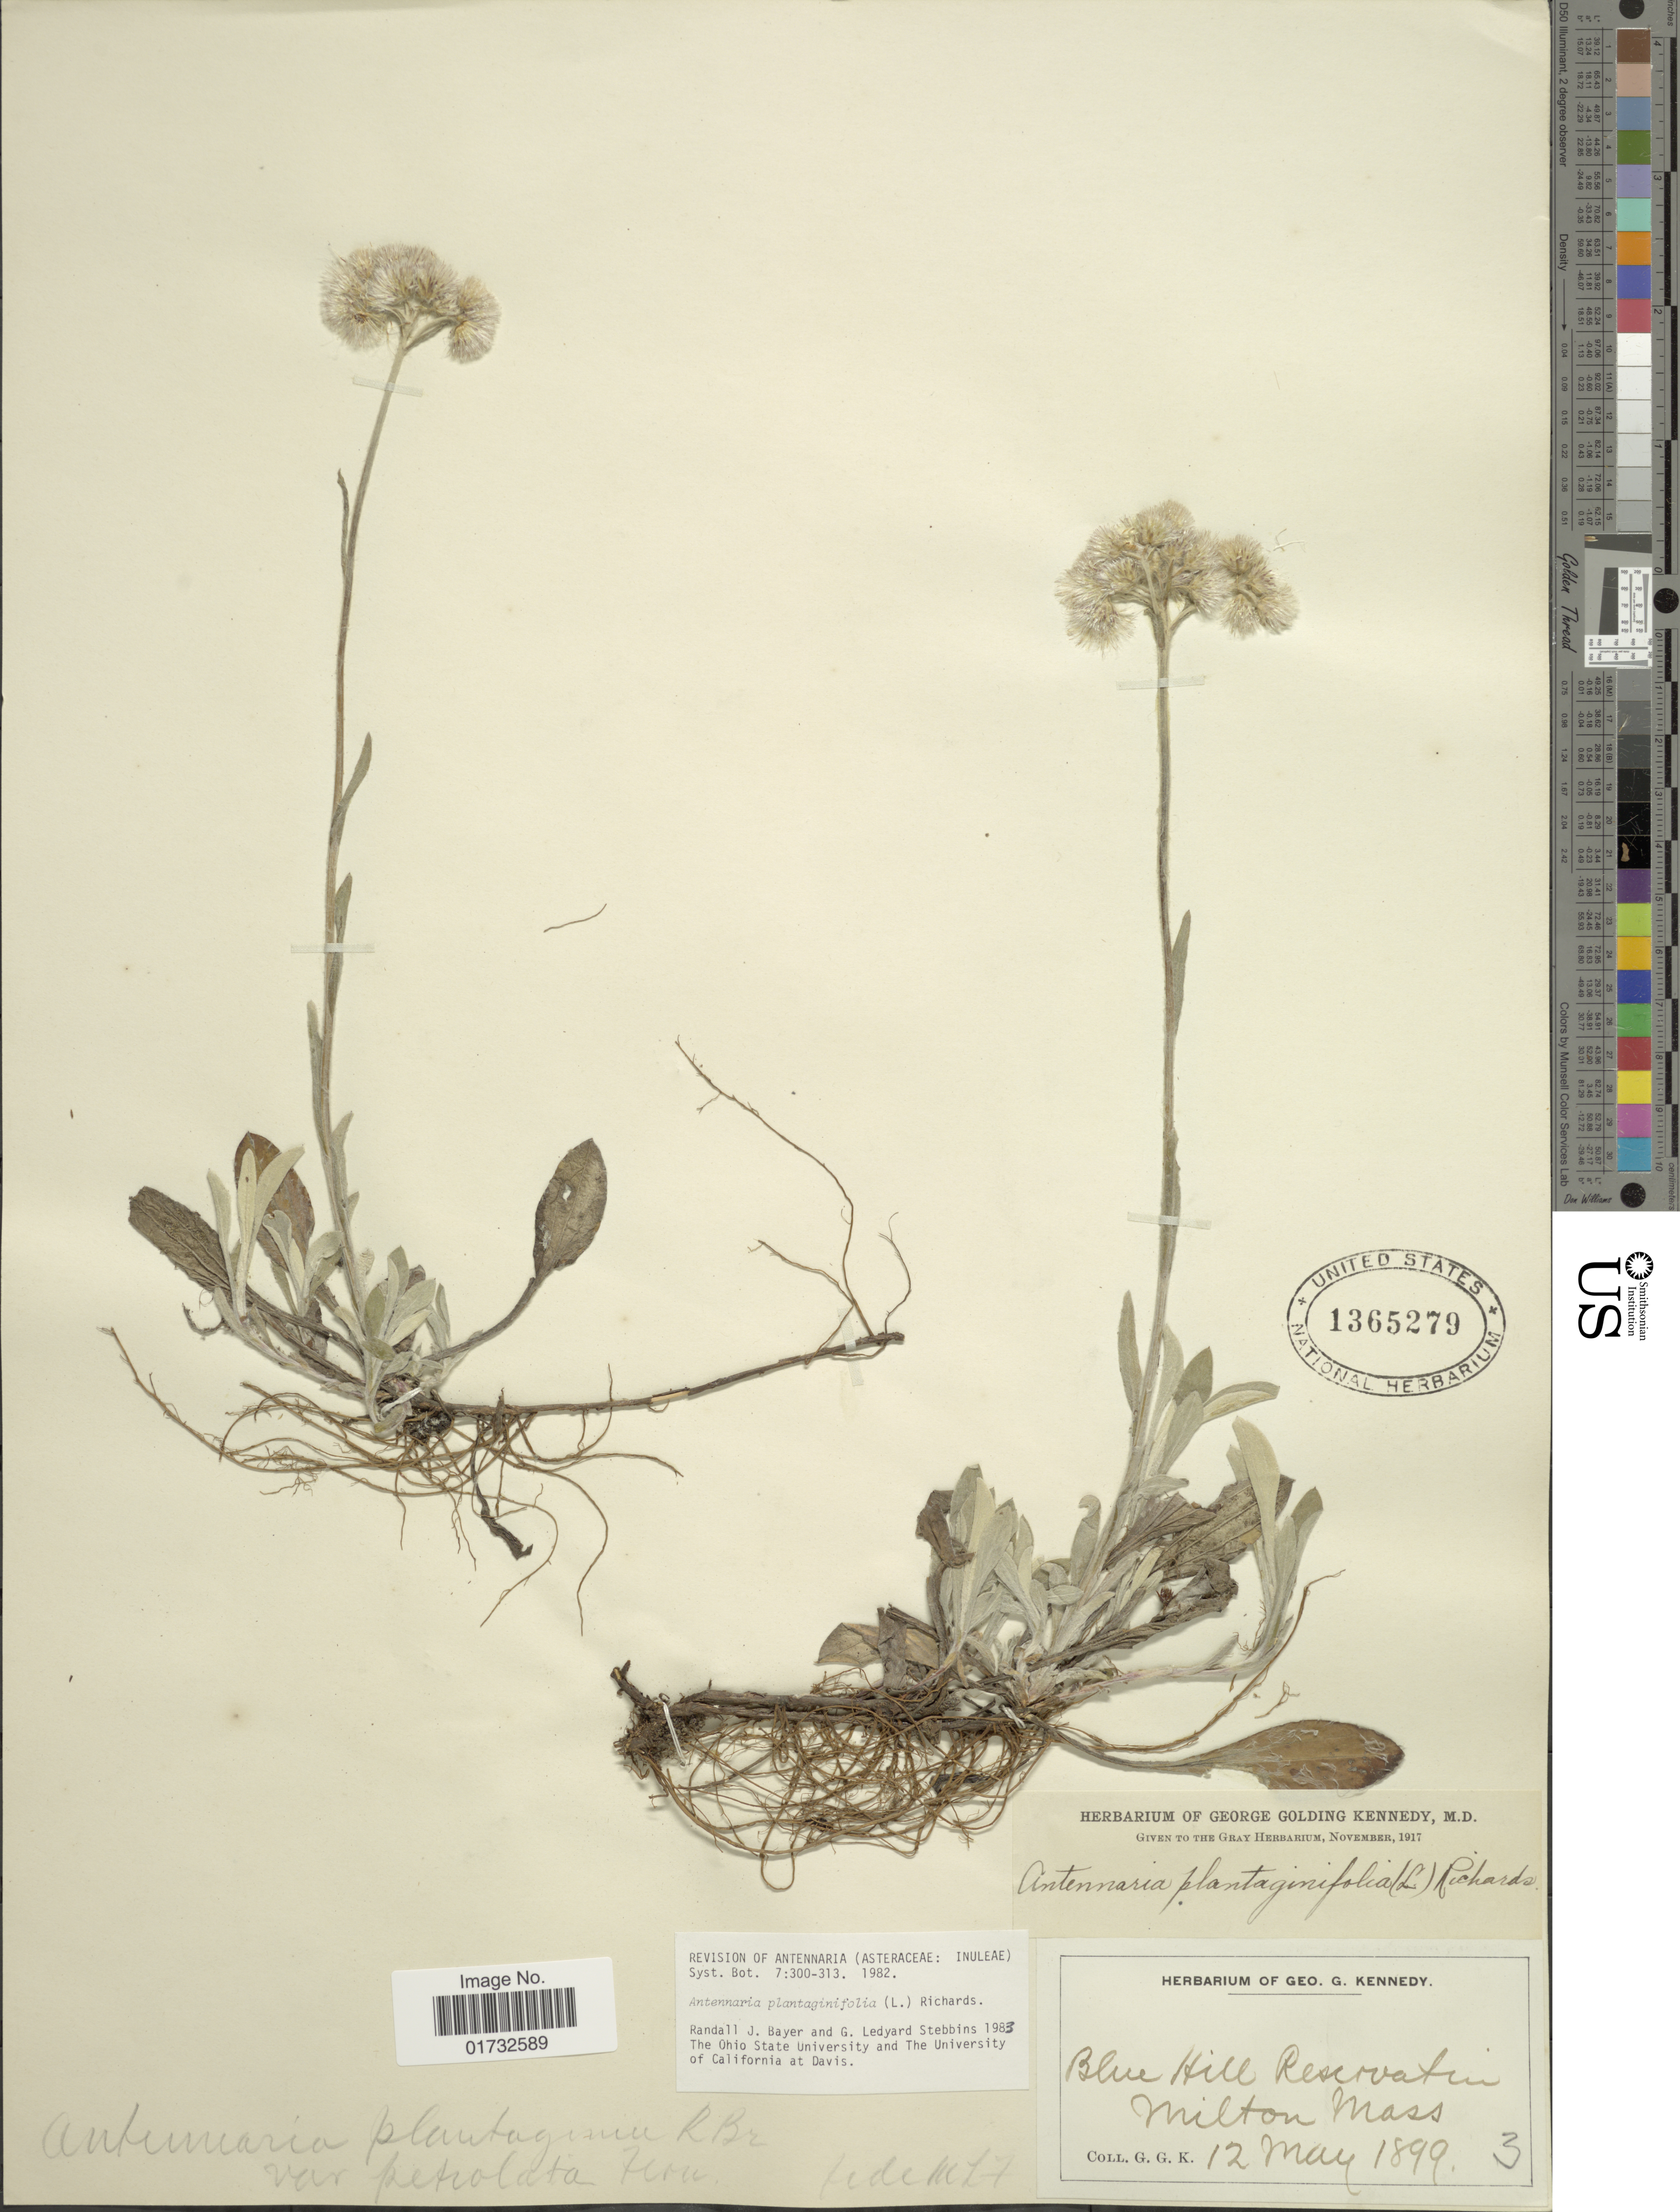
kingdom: Plantae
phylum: Tracheophyta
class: Magnoliopsida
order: Asterales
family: Asteraceae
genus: Antennaria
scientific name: Antennaria plantaginifolia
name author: (L.) Richardson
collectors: G. Kennedy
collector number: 3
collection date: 1899-05-12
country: United States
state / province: Massachusetts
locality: Blue Hill Reservation. Milton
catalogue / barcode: US 1365279